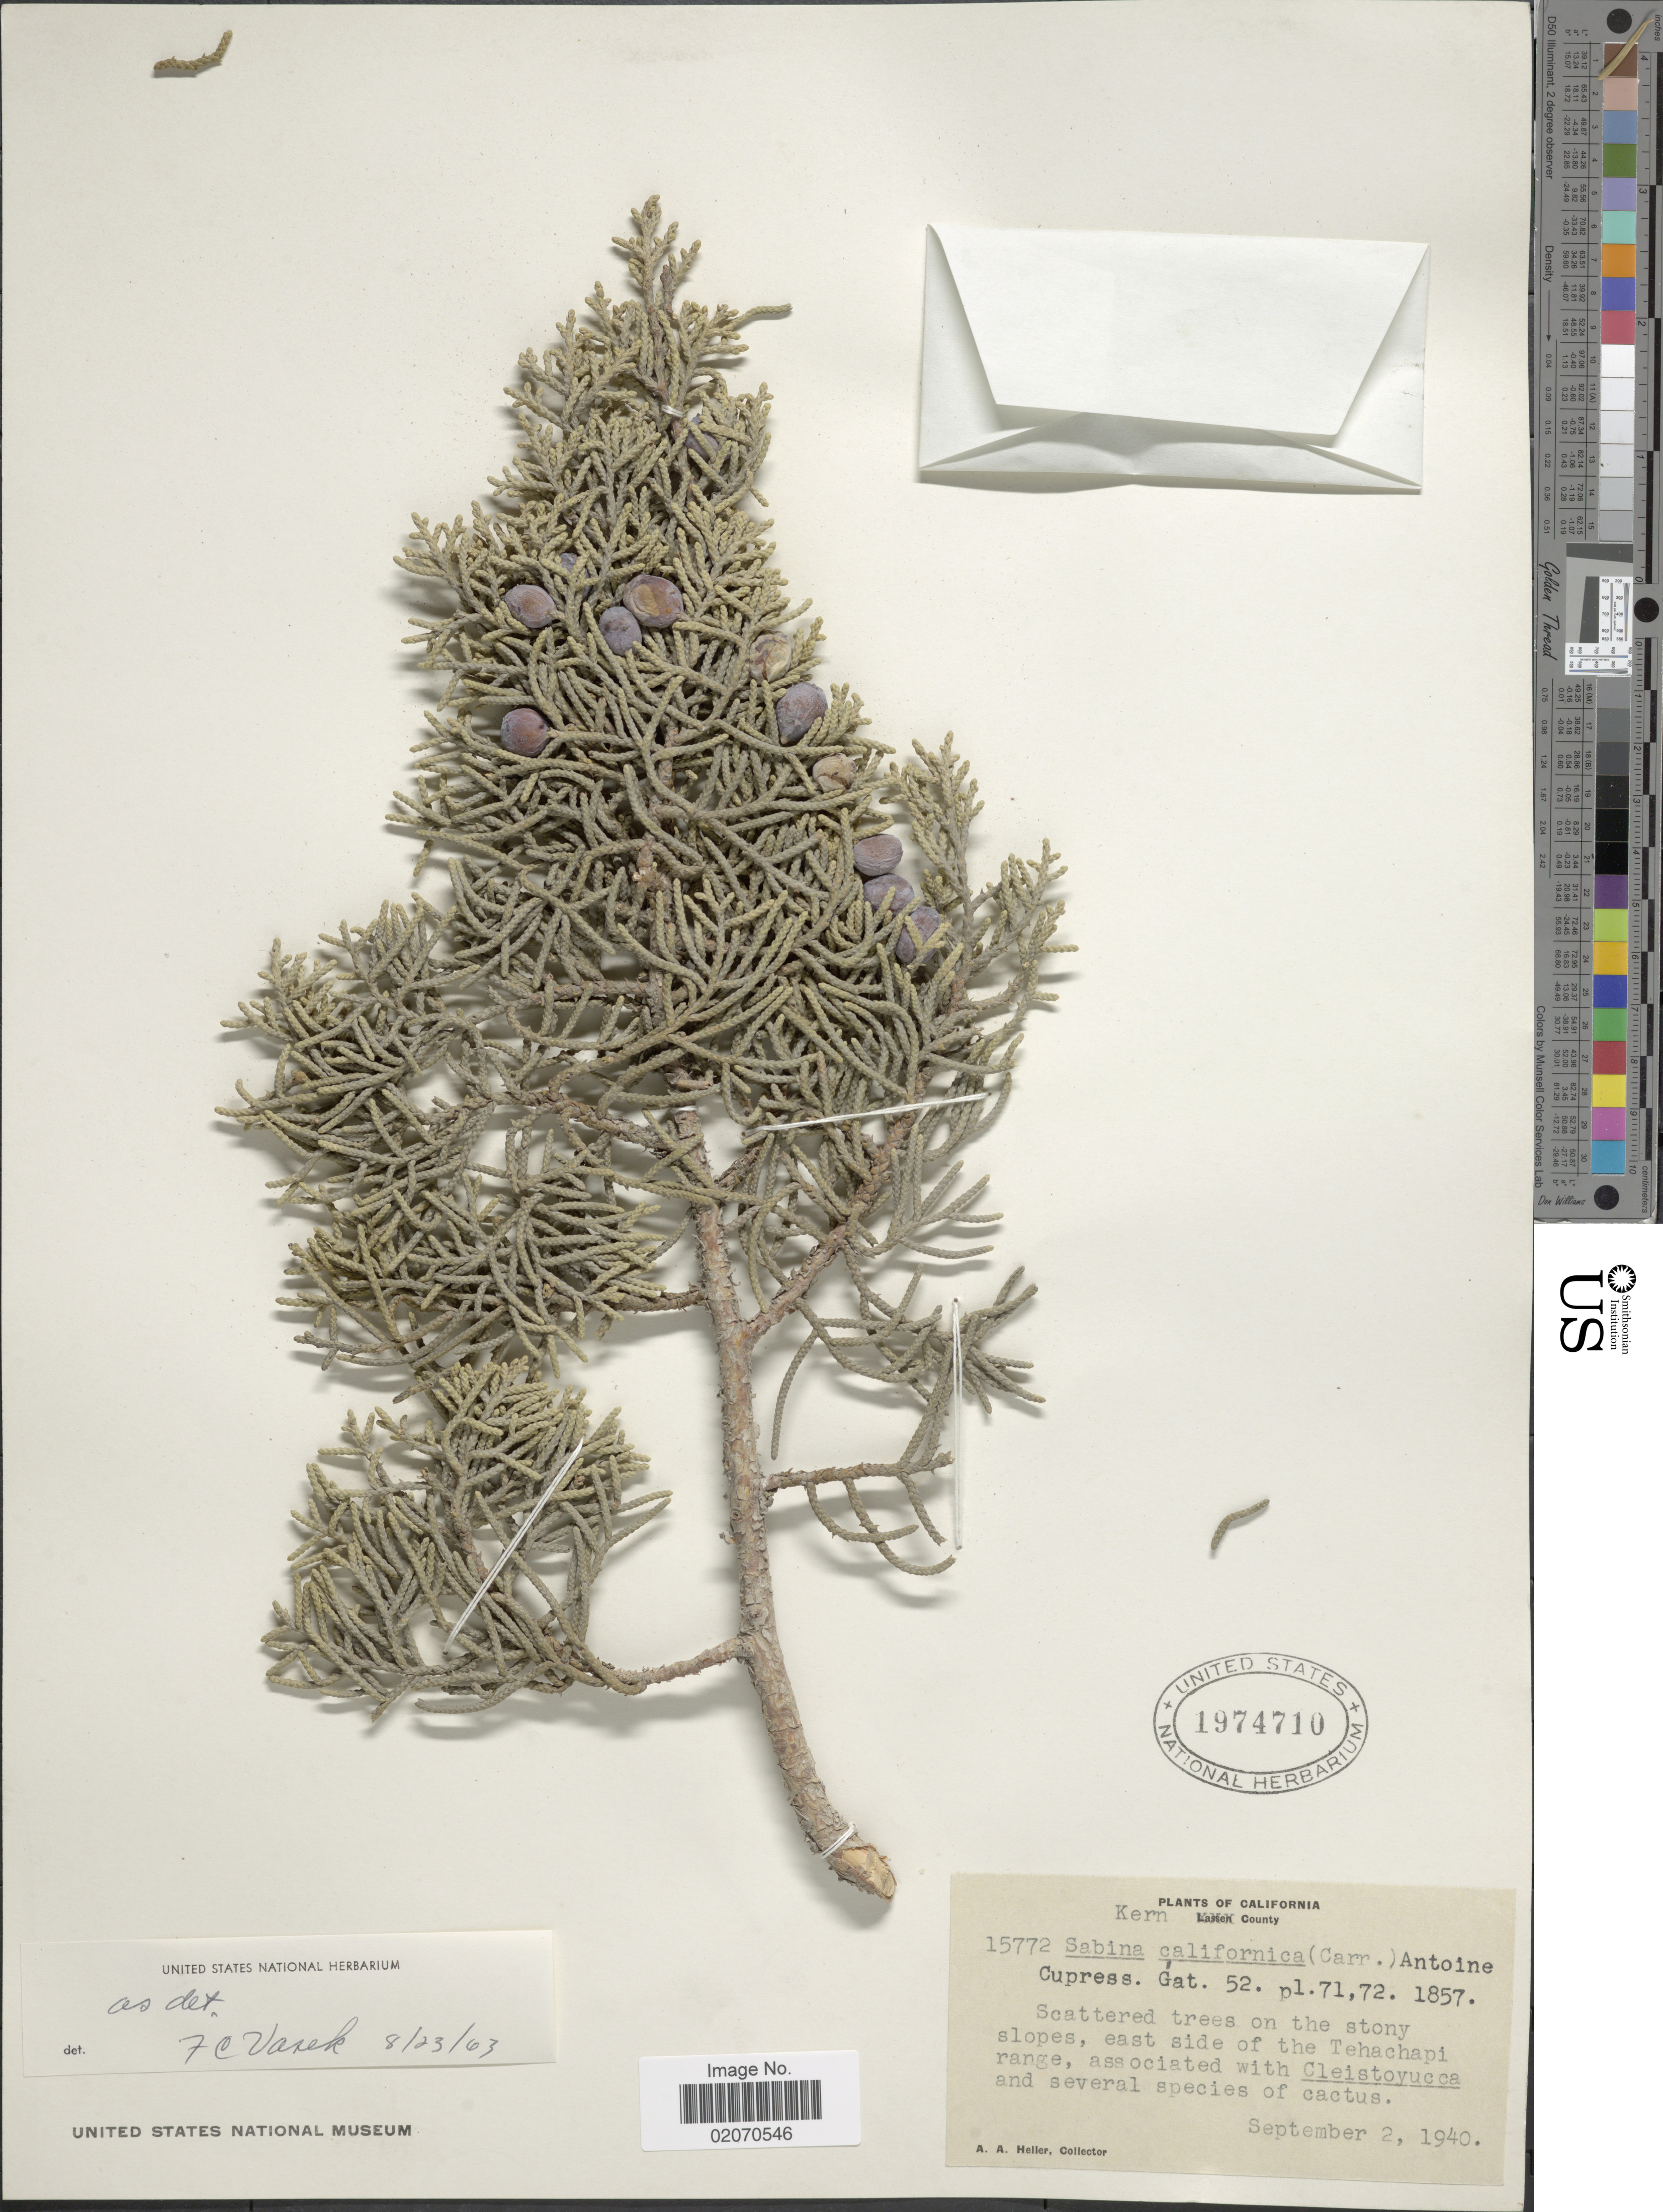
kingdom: Plantae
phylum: Tracheophyta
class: Pinopsida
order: Pinales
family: Cupressaceae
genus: Juniperus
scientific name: Juniperus californica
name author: Carrière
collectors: A. A. Heller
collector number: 15772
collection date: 1940-09-02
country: United States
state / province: California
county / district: Kern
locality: Kern County, east side of the Tehachapi range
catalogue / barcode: US 1974710